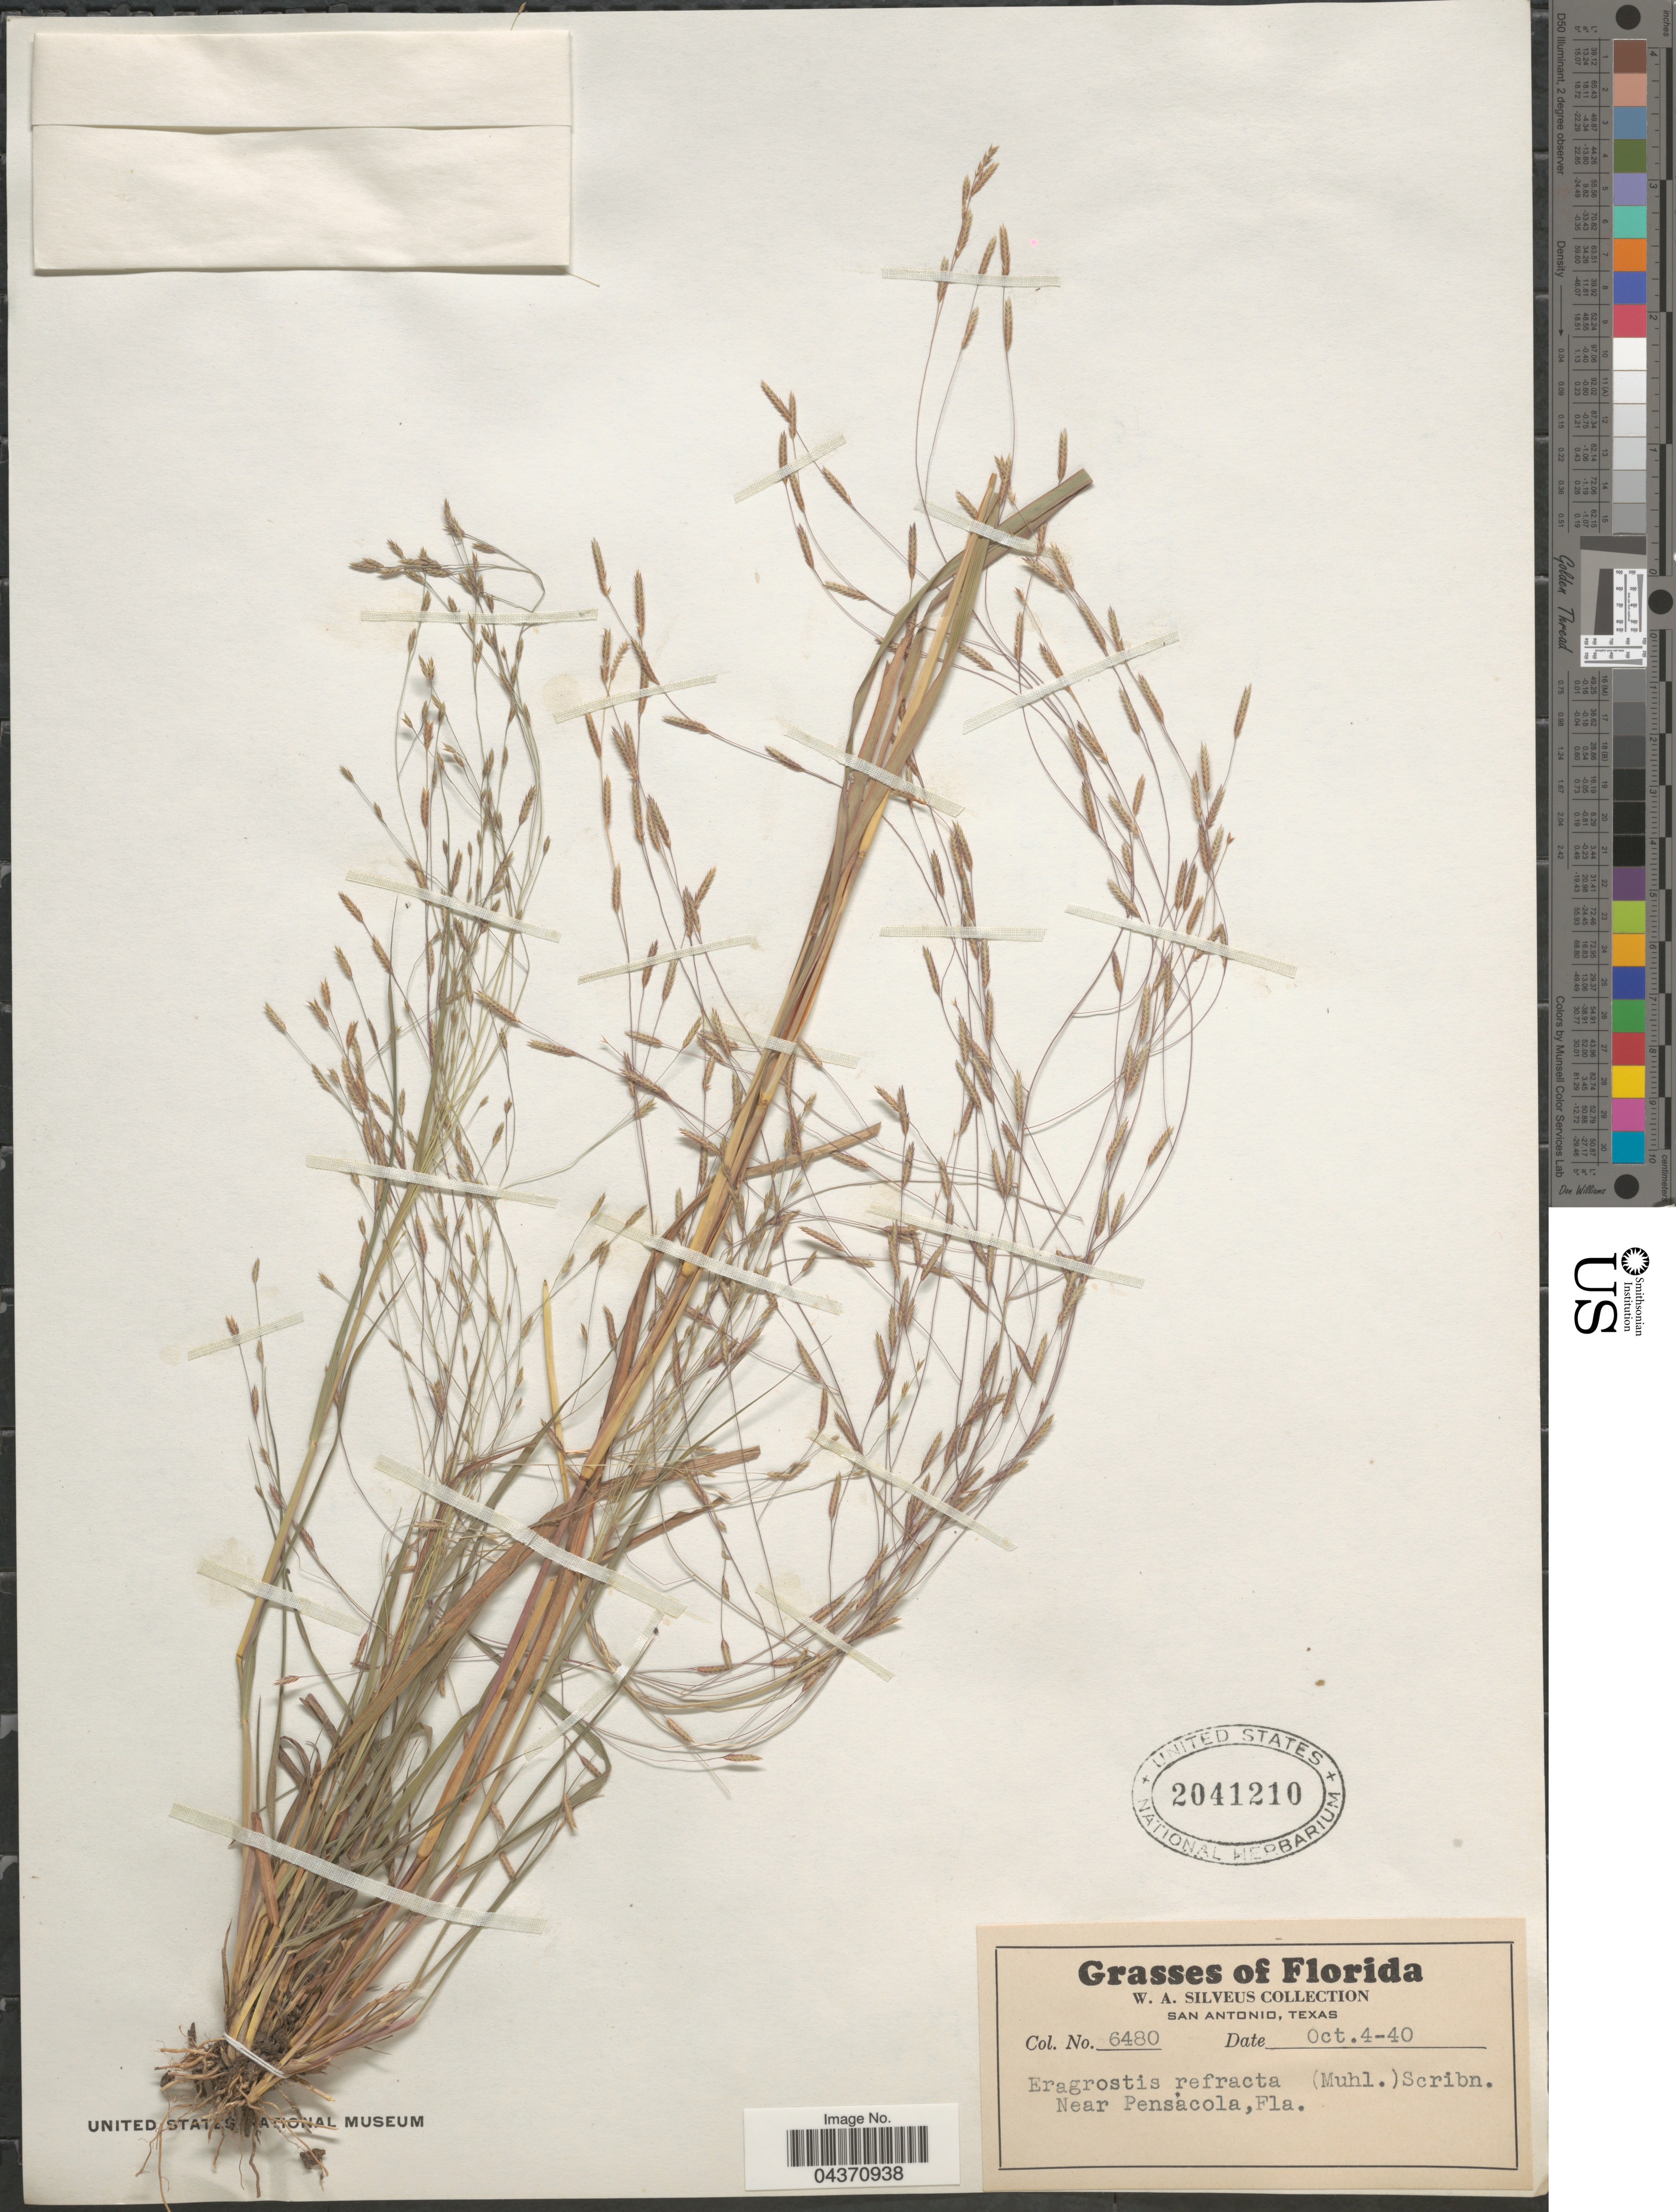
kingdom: Plantae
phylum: Tracheophyta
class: Liliopsida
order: Poales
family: Poaceae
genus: Eragrostis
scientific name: Eragrostis refracta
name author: (Muhl.) Scribn.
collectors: W. Silveus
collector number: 6480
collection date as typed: Transcribed d/m/y: 4/10/40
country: United States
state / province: Florida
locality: Near Pensacola.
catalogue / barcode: US 2041210